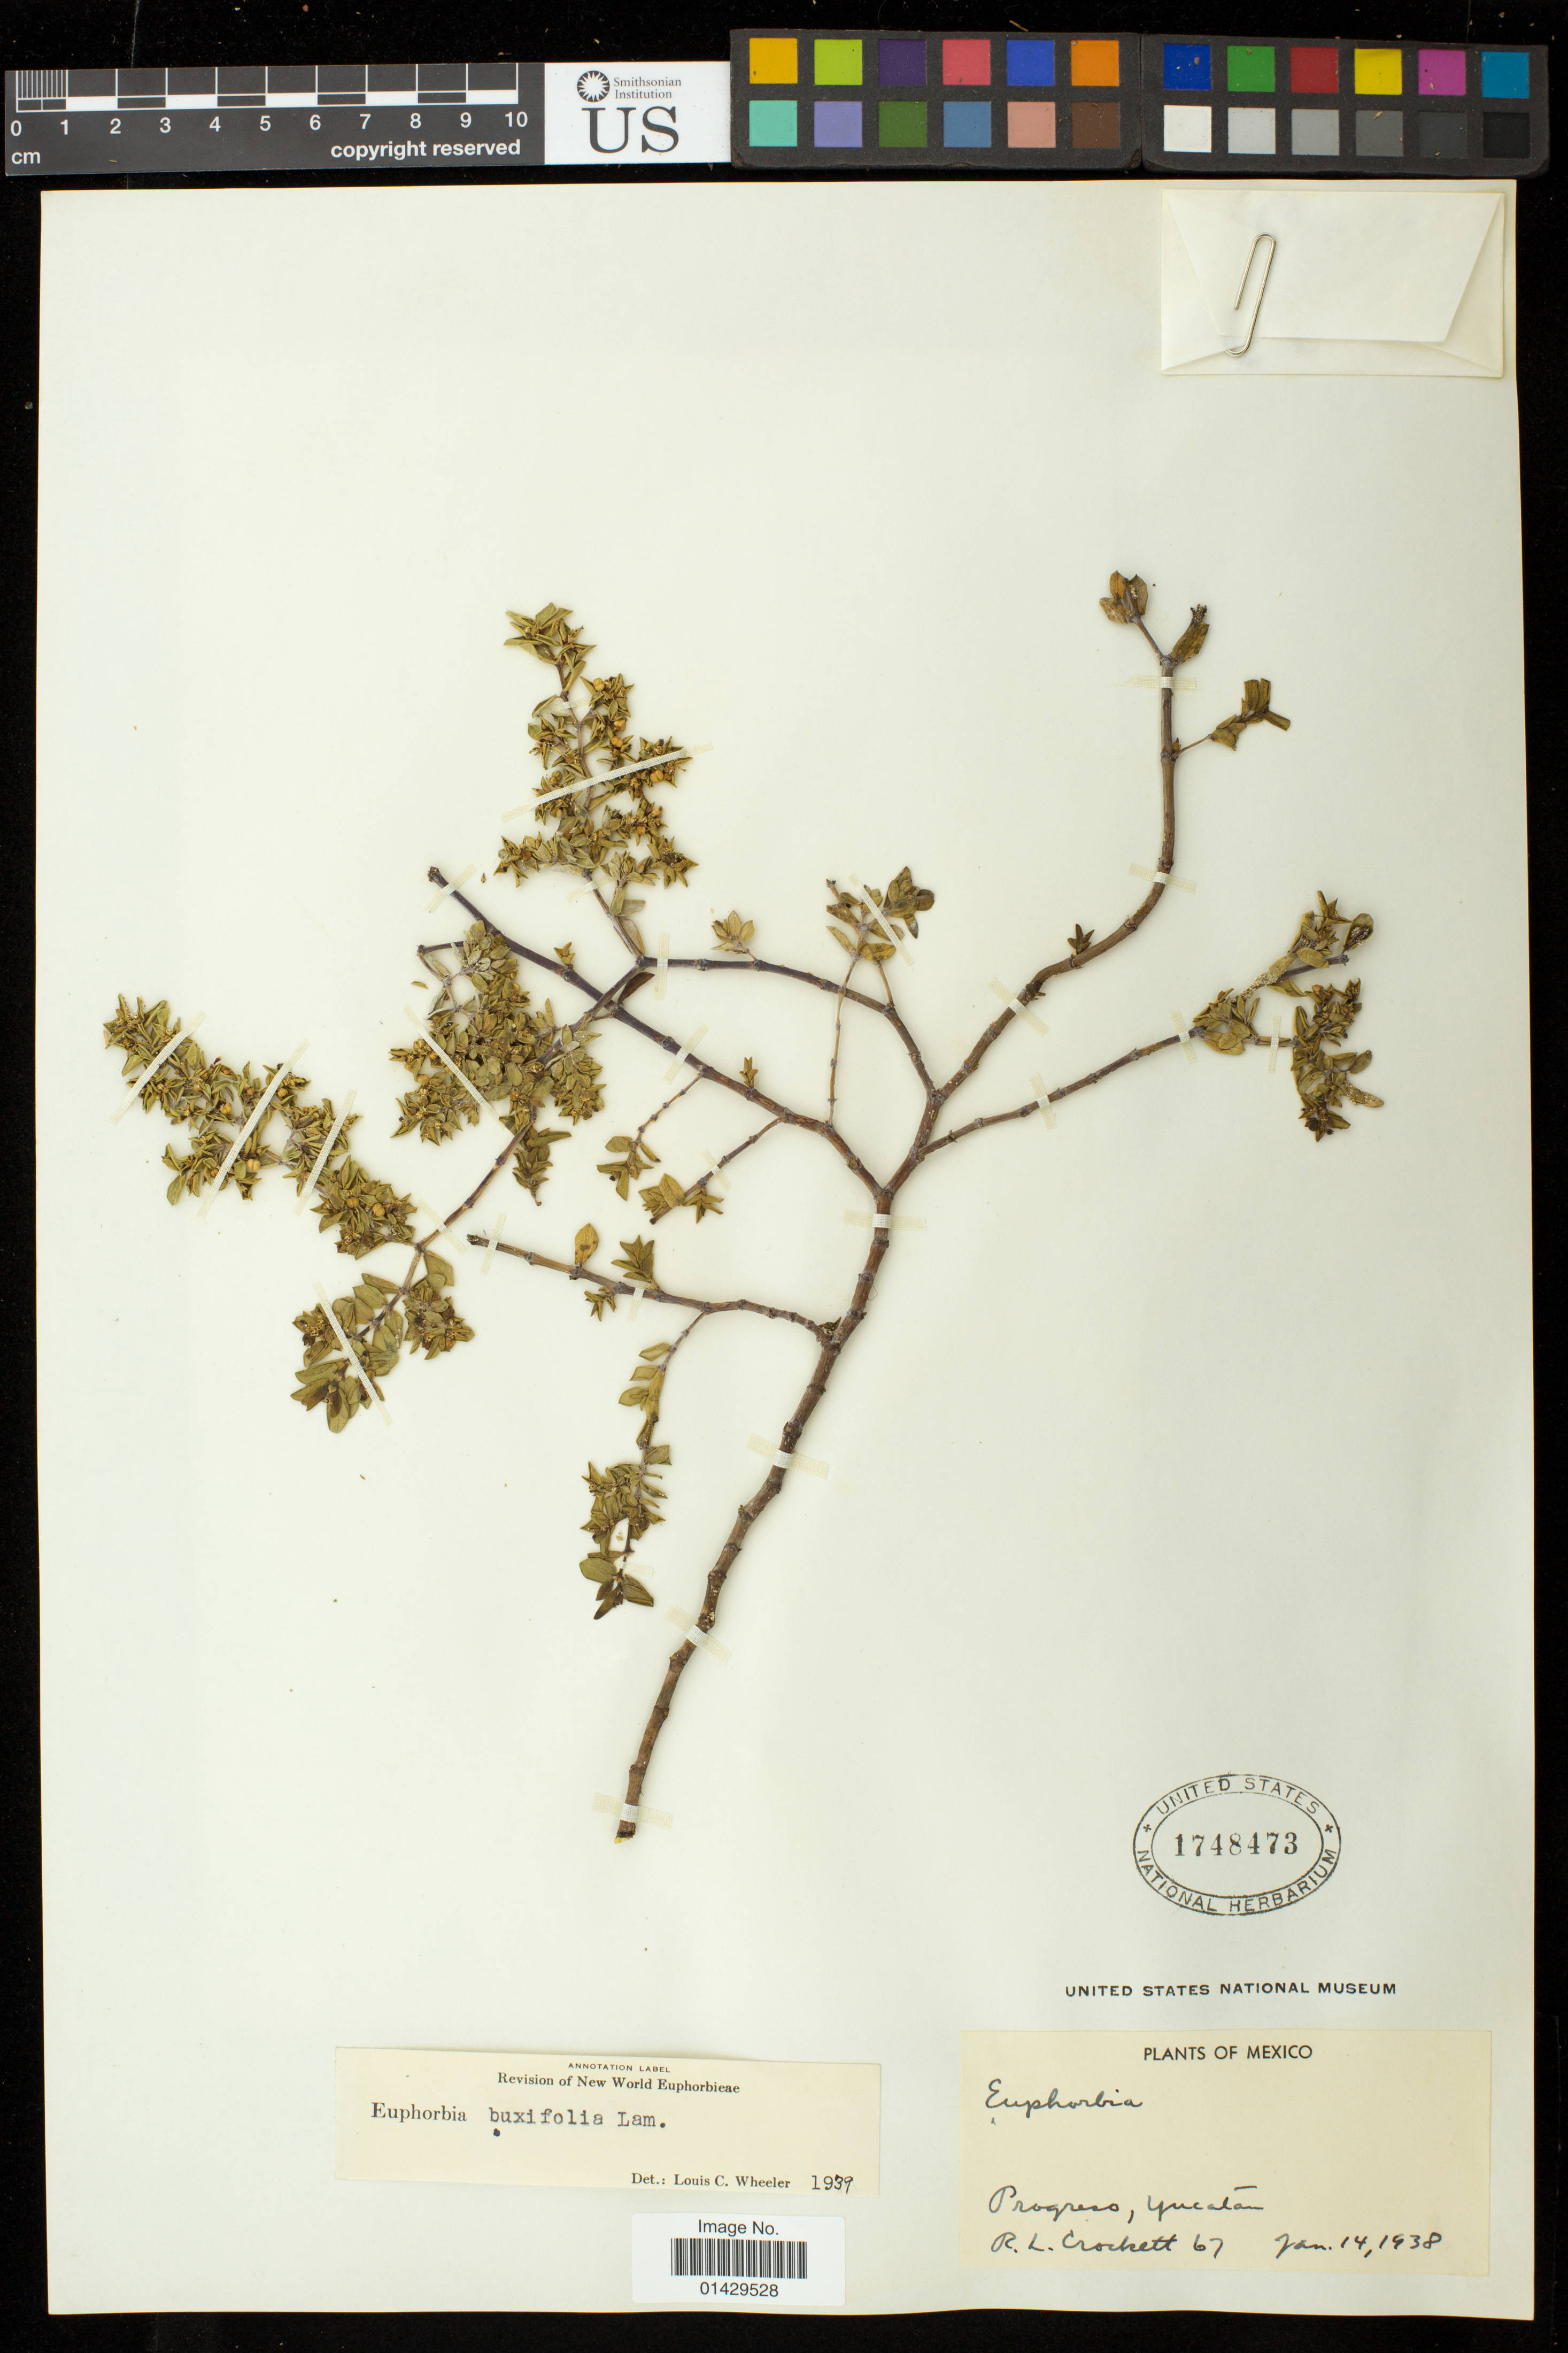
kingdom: Plantae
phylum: Tracheophyta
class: Magnoliopsida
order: Malpighiales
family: Euphorbiaceae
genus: Euphorbia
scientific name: Euphorbia mesembryanthemifolia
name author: Jacq.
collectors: R. Crockett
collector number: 67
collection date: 1938-01-14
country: Mexico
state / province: Yucatán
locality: Progreso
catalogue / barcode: US 1748473